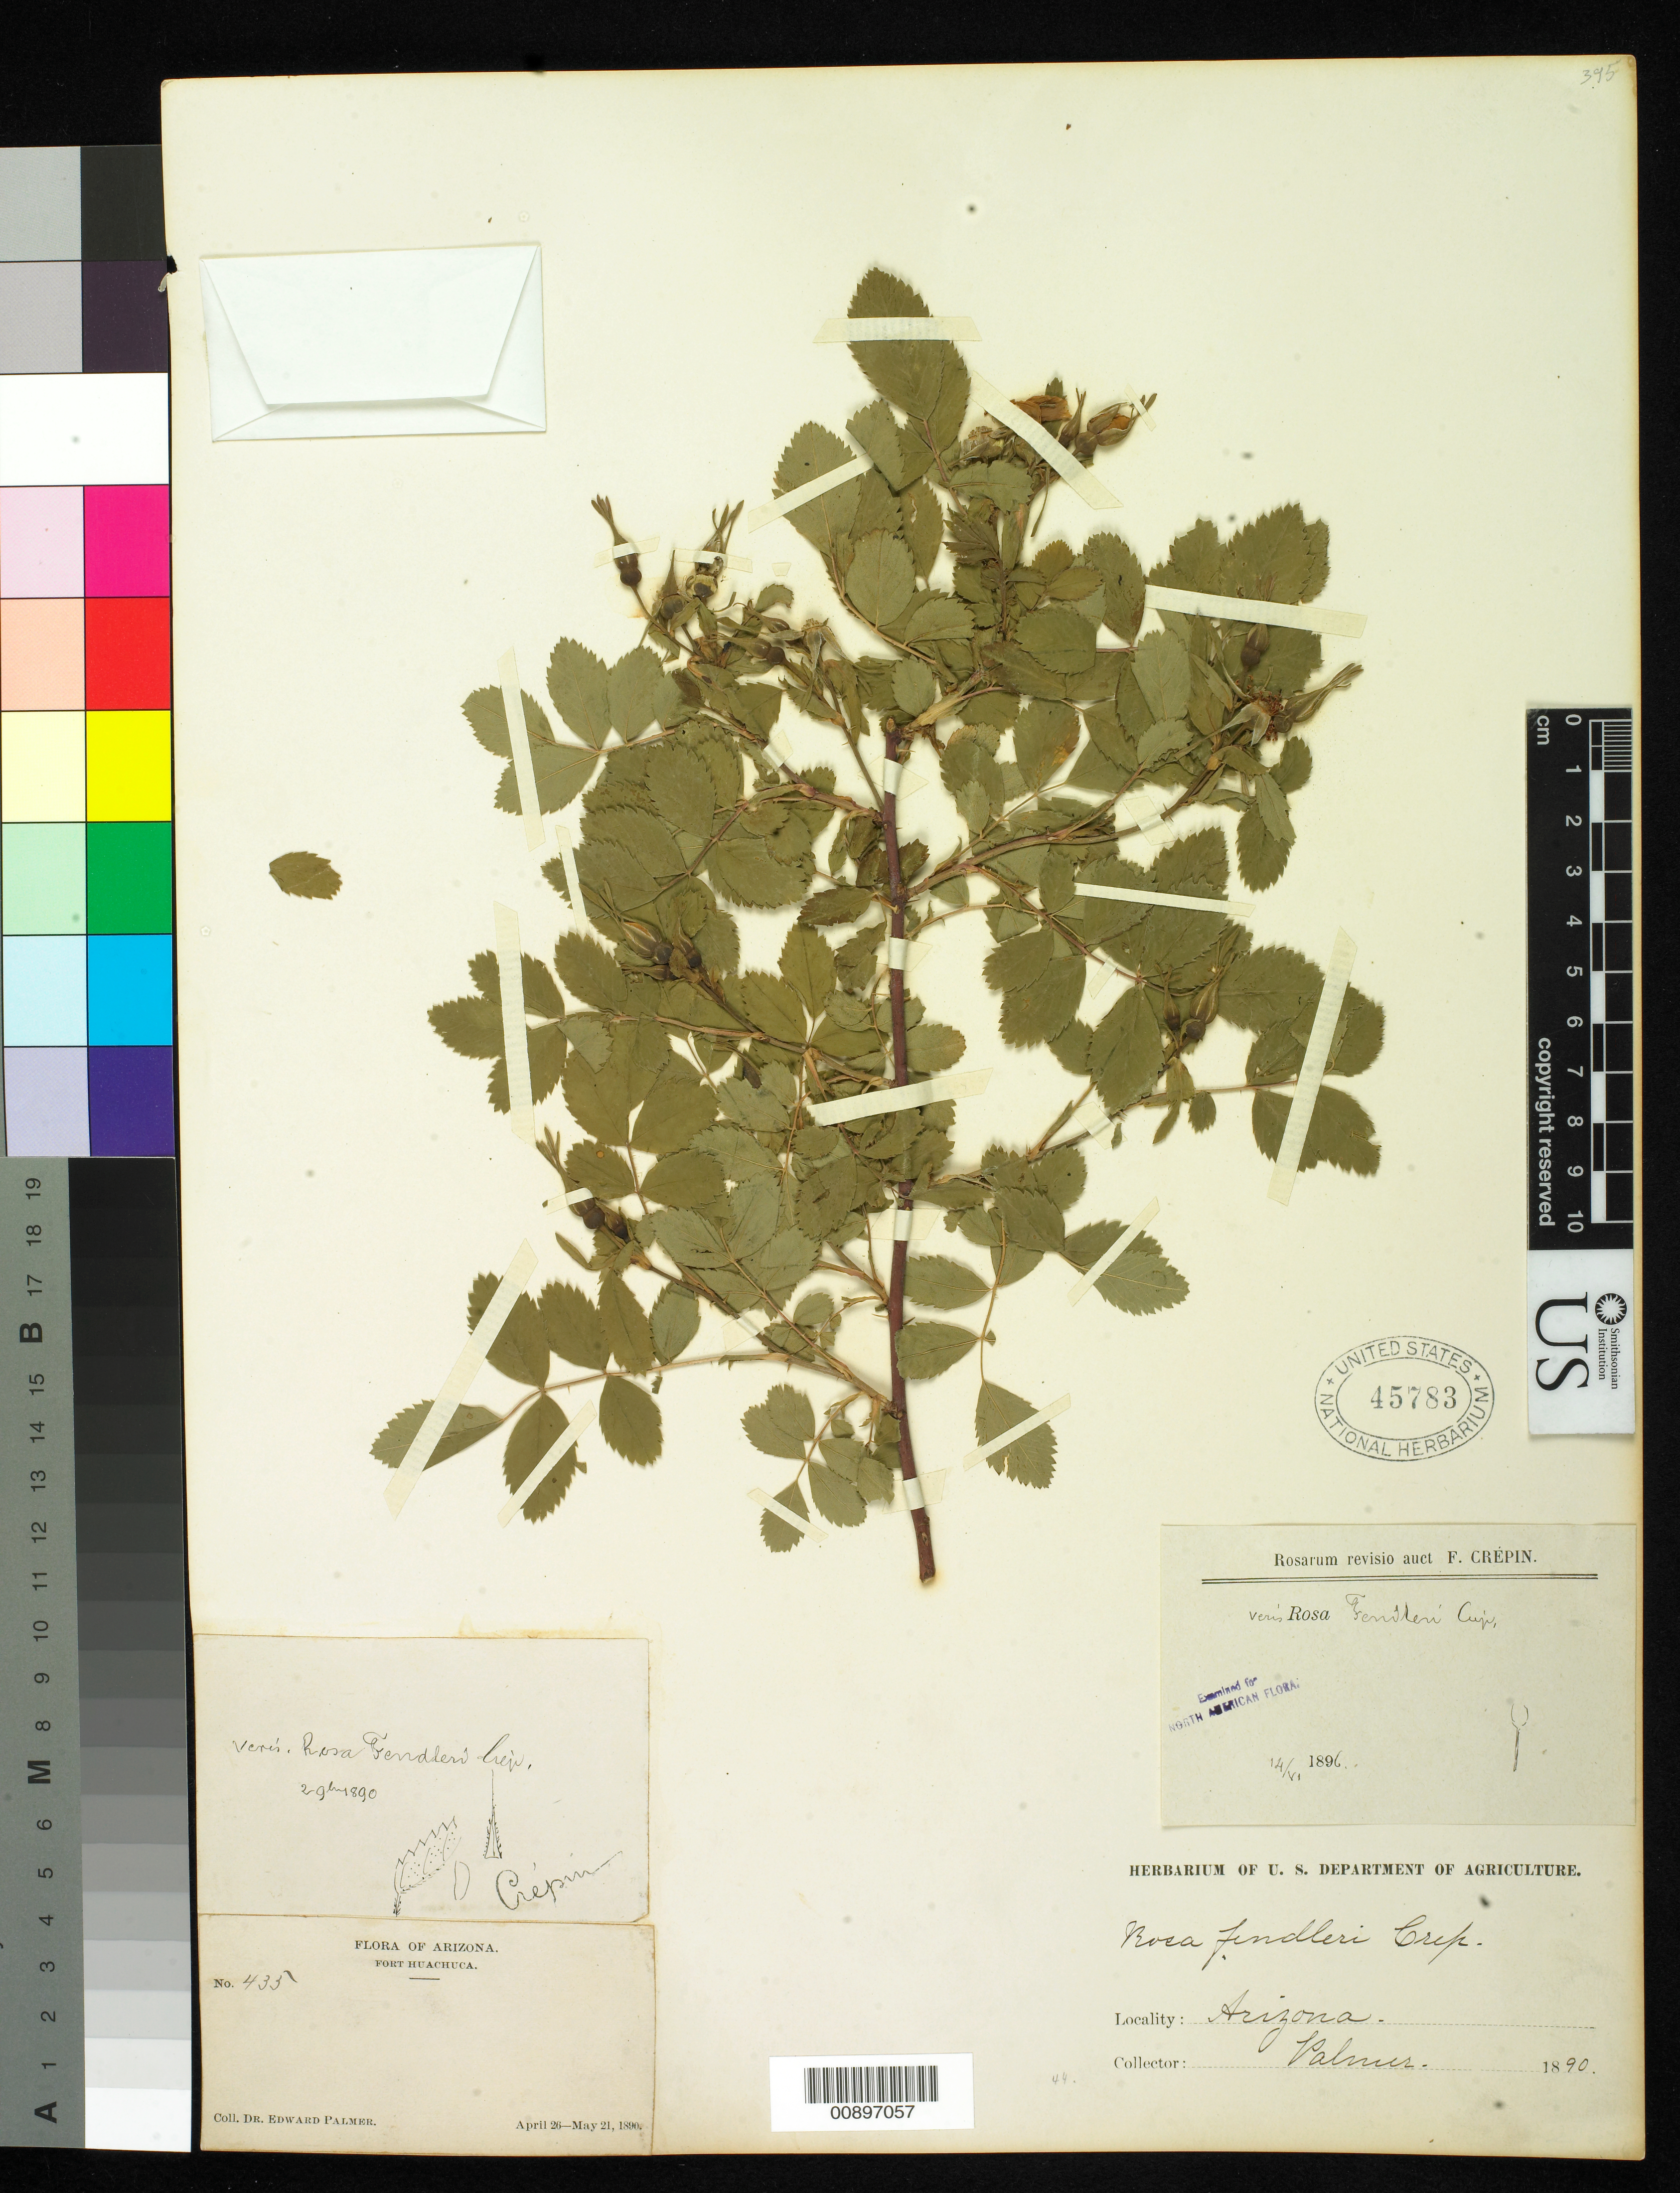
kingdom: Plantae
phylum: Tracheophyta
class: Magnoliopsida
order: Rosales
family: Rosaceae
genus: Rosa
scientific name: Rosa fendleri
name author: Crép.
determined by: Crépin, Francois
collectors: E. Palmer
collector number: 435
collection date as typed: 26 Apr 1890 to 21 May 1890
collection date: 1890-04-26/1890-05-21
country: United States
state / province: Arizona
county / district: Cochise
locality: Fort Huachuca.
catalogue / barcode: US 45783